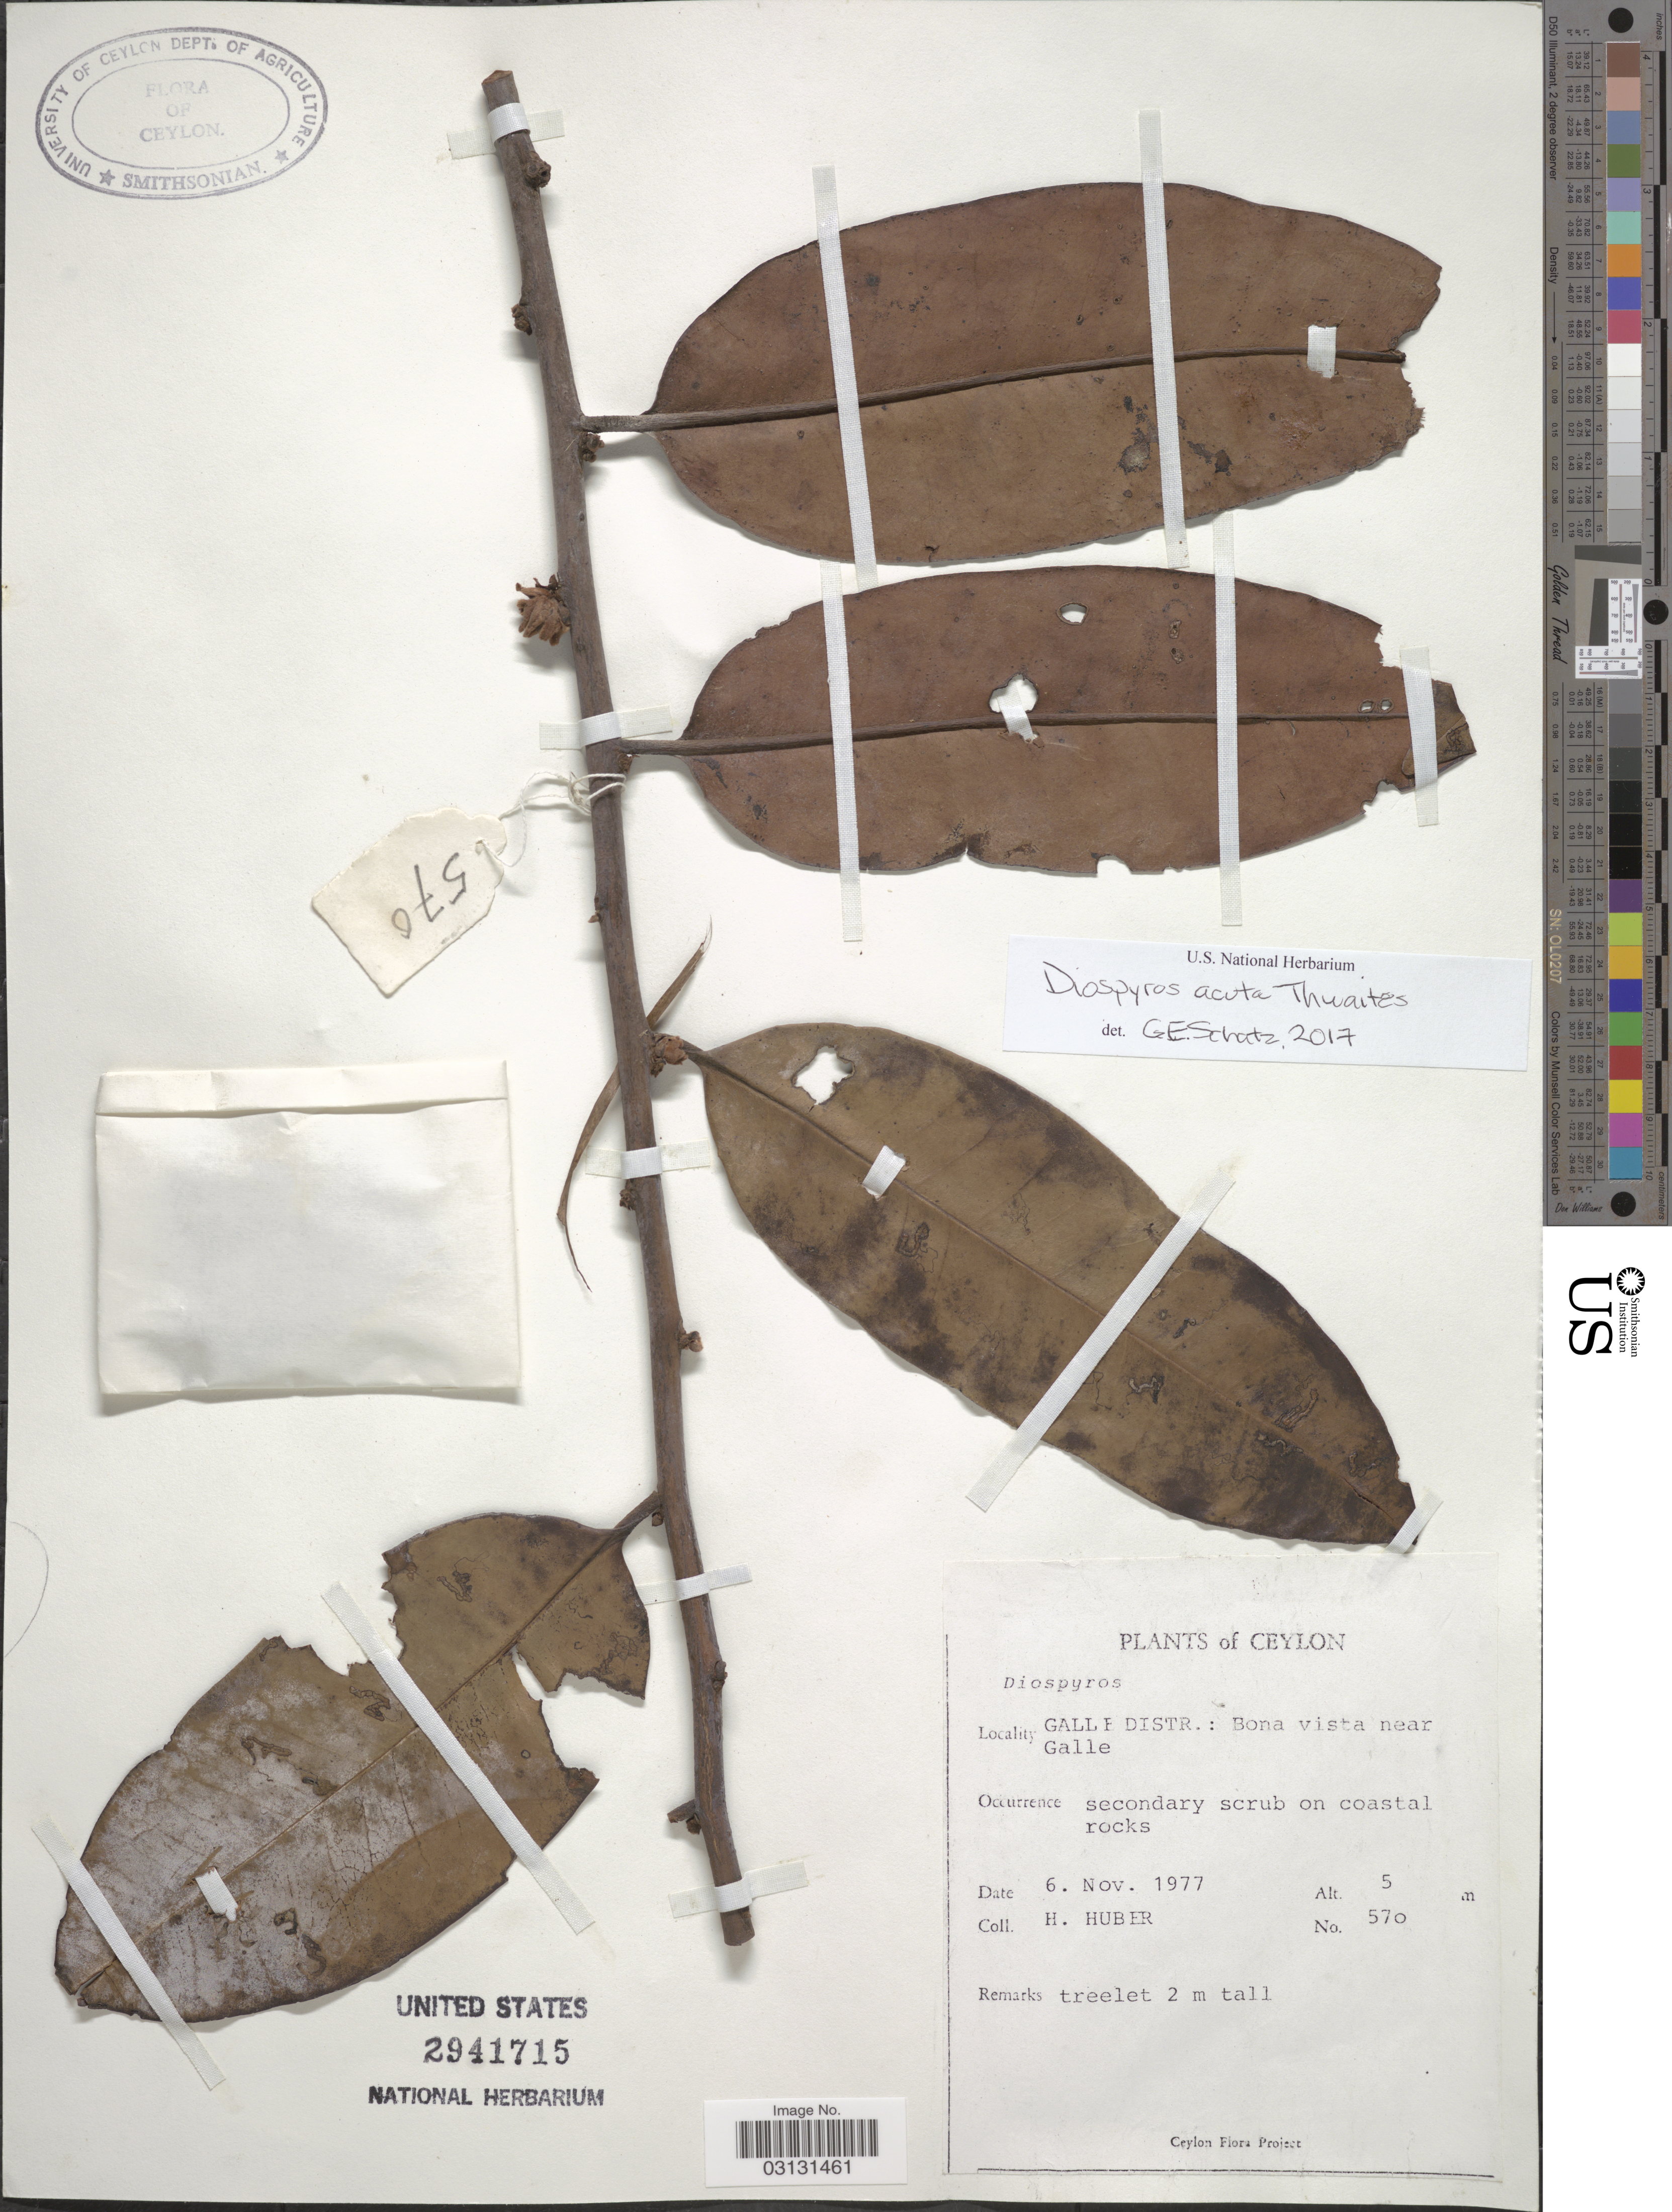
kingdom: Plantae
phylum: Tracheophyta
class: Magnoliopsida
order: Ericales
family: Ebenaceae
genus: Diospyros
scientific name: Diospyros acuta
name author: Hiern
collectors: H. Huber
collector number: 570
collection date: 1977-11-06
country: Sri Lanka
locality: Ceylon. Galle Distr.: Bona vista near Galle.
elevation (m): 5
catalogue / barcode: US 2941715